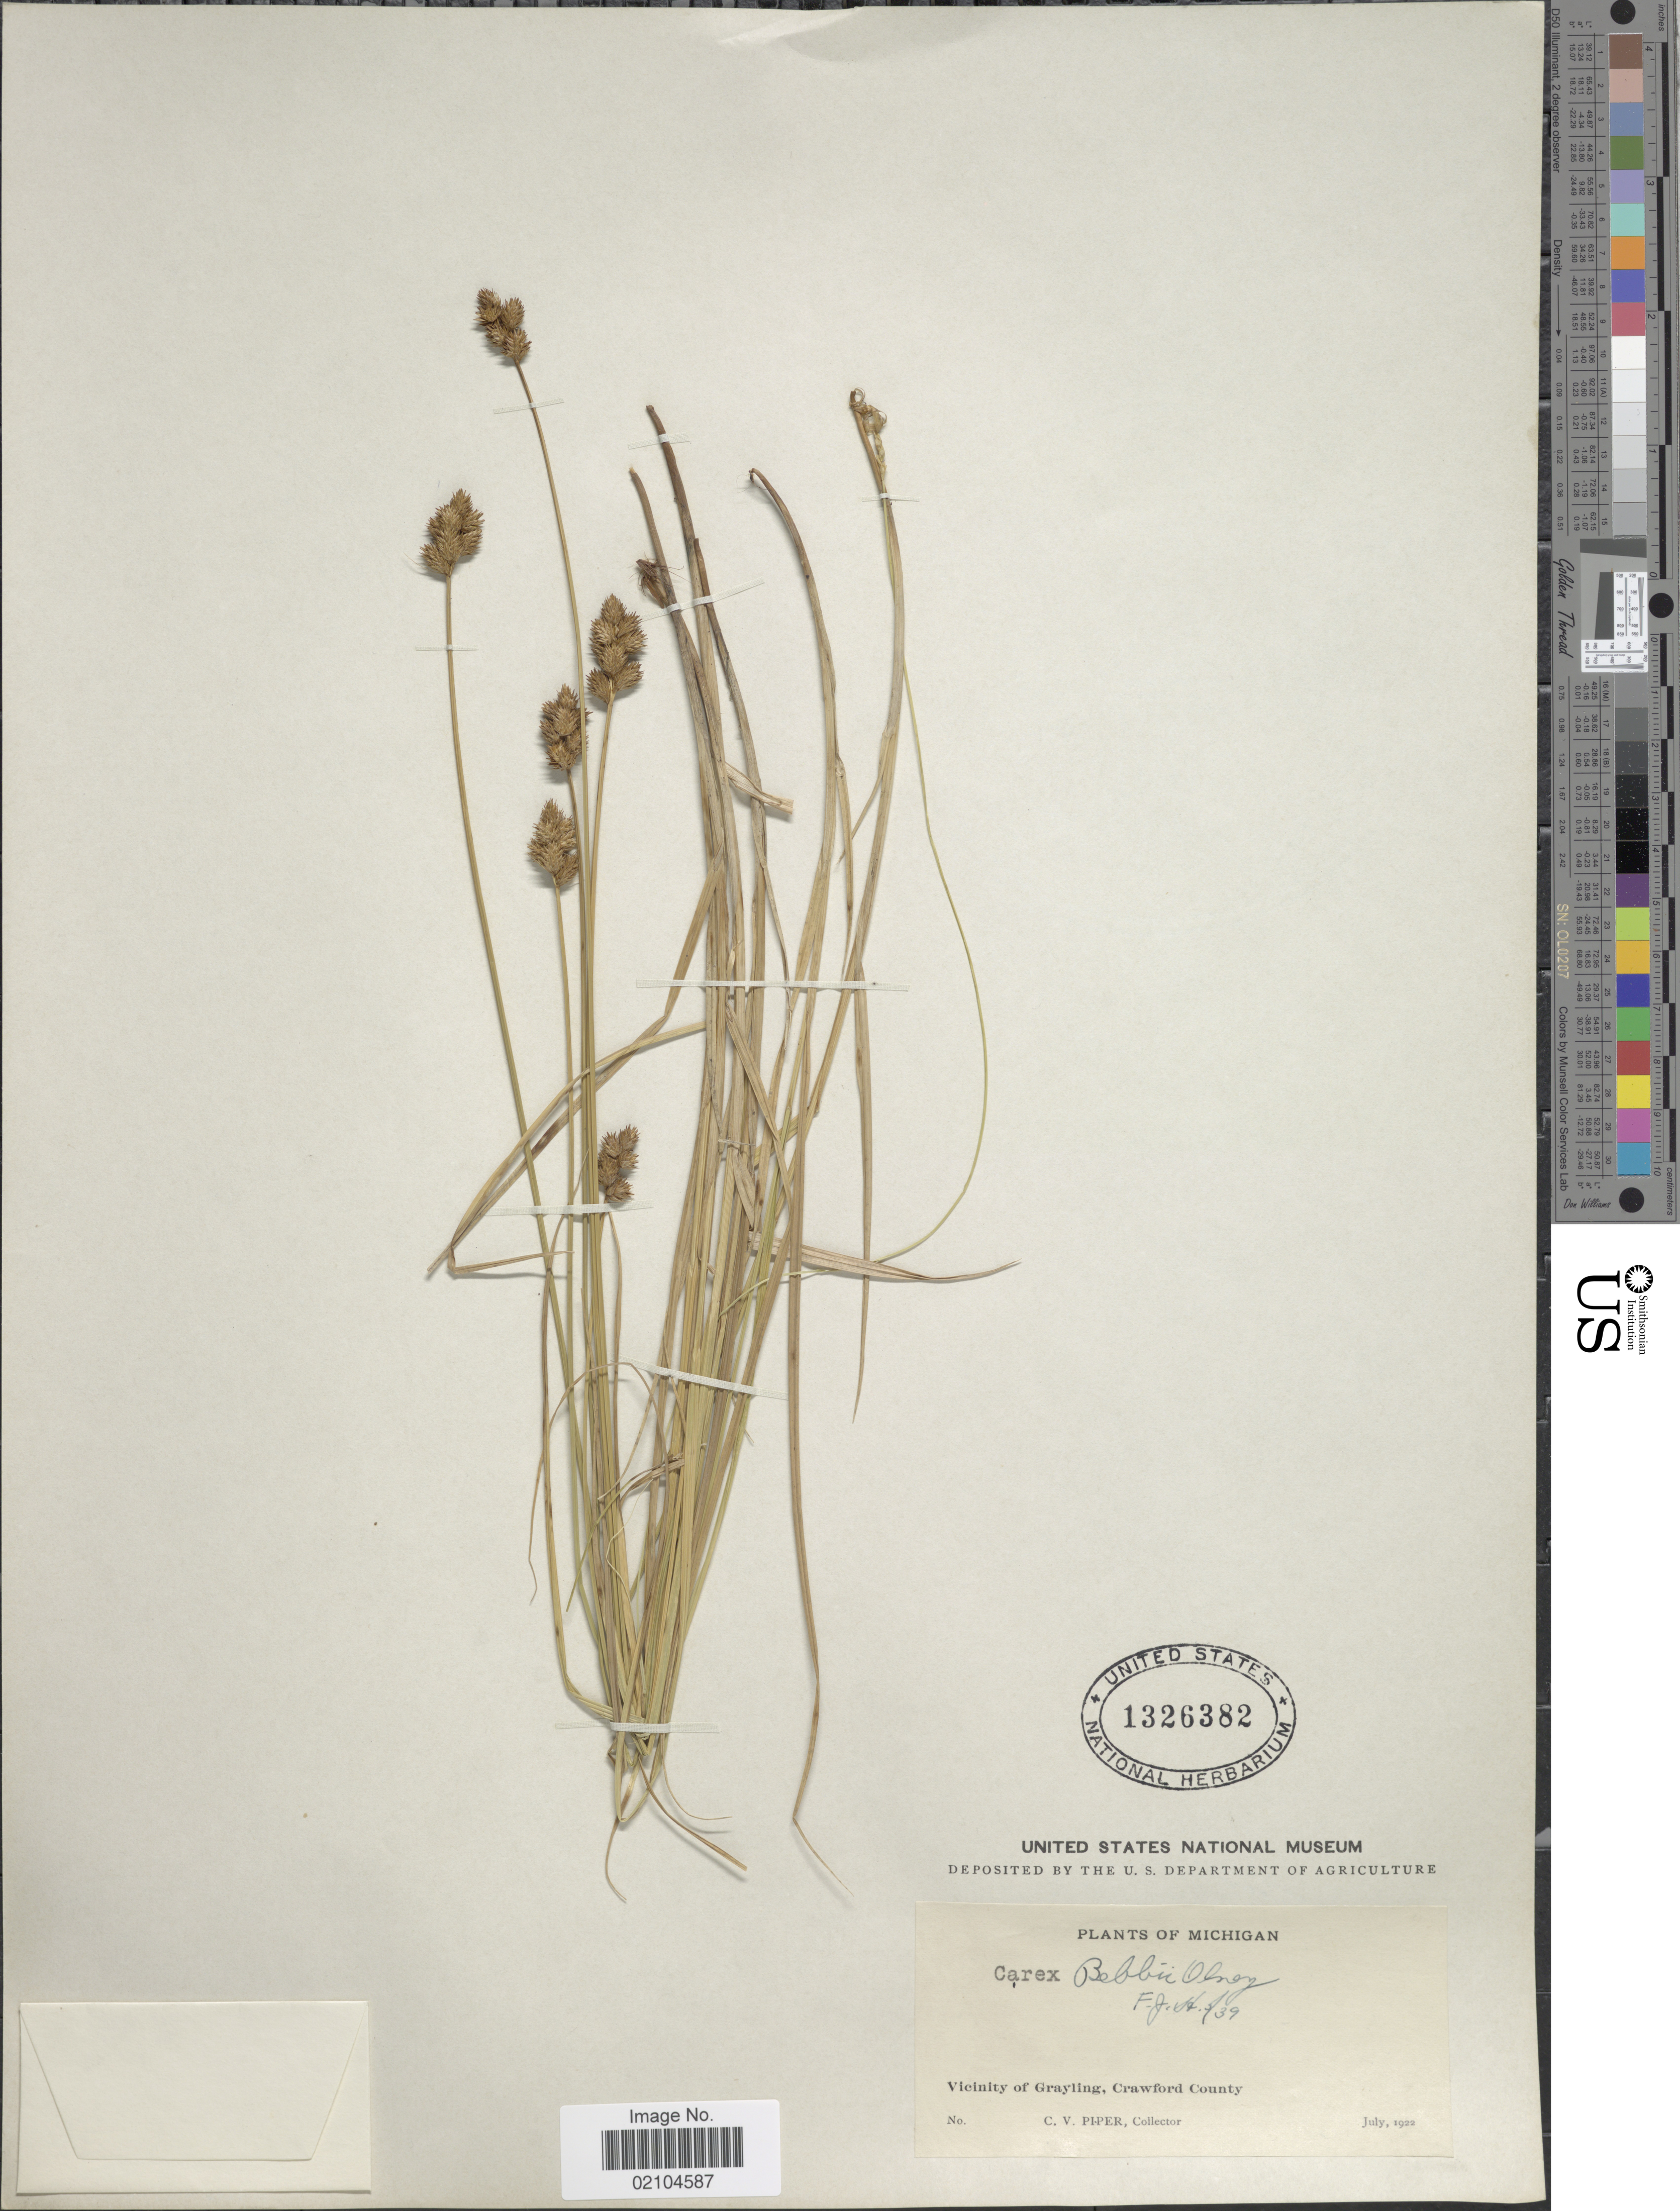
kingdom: Plantae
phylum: Tracheophyta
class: Liliopsida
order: Poales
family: Cyperaceae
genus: Carex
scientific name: Carex bebbii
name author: (L.H. Bailey) Olney ex Fernald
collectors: C. V. Piper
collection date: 1922-07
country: United States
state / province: Michigan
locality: Vicinity of Grayling, Crawford County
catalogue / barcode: US 1326382